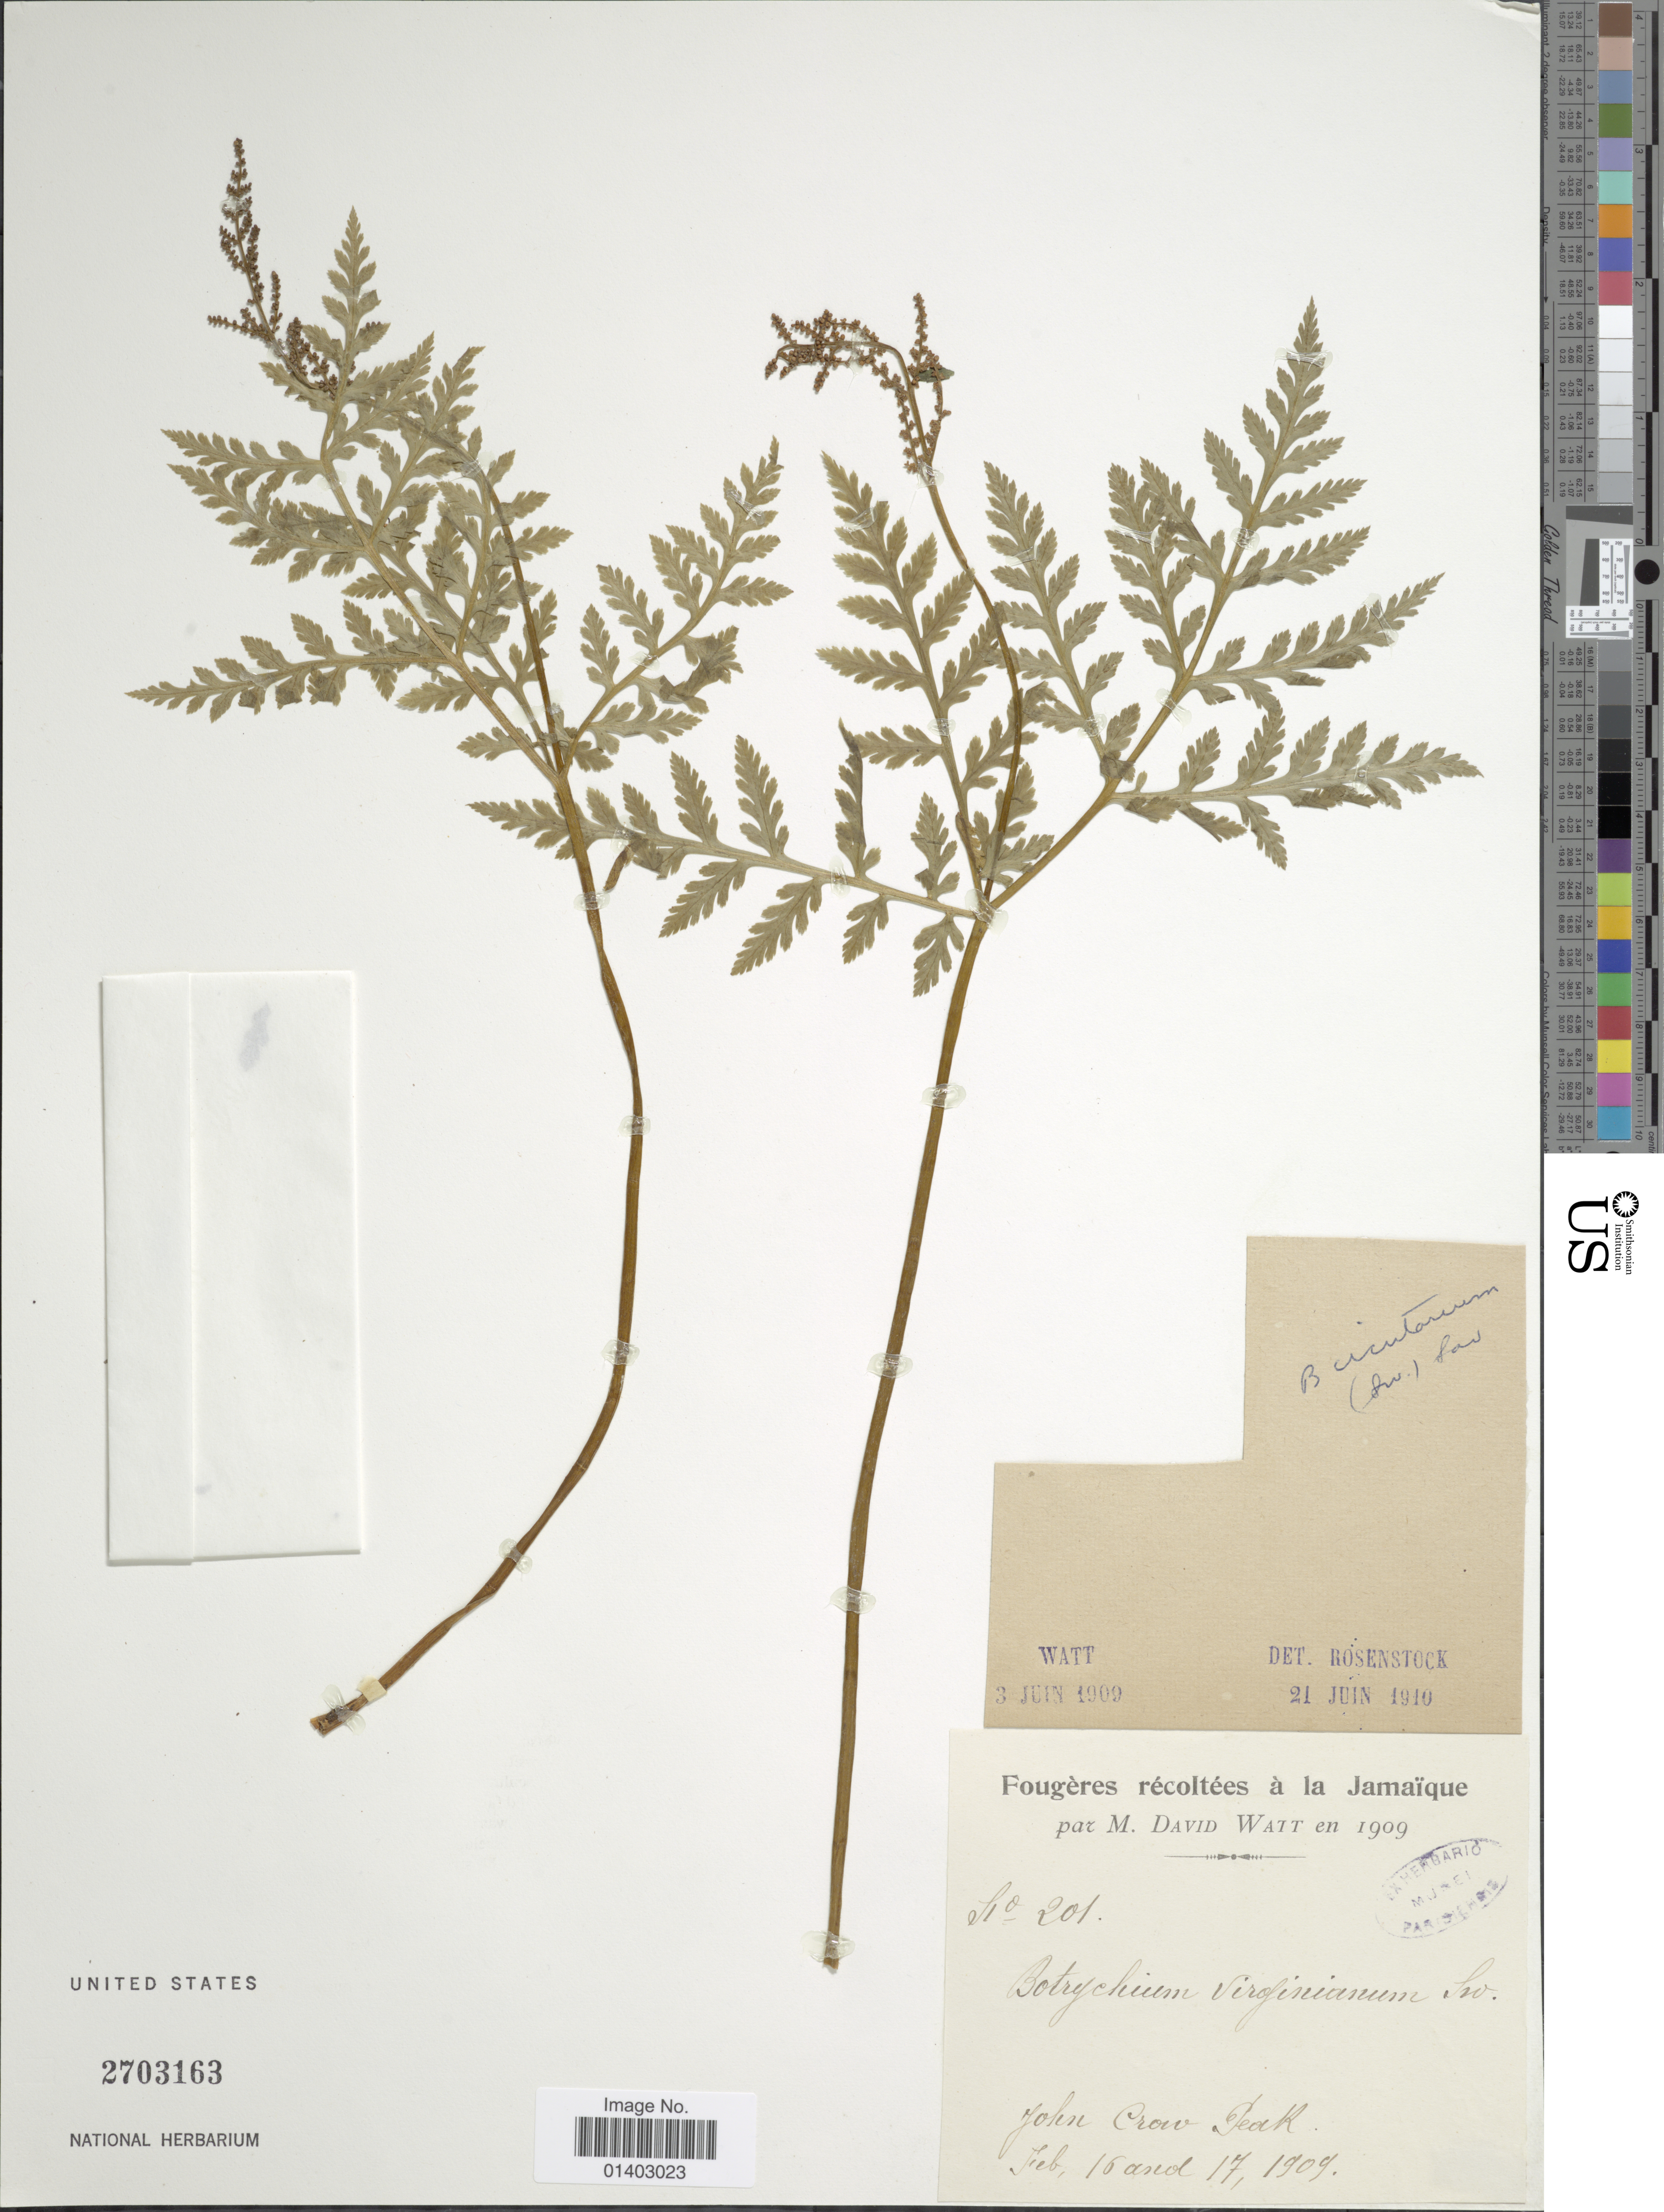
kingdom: Plantae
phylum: Tracheophyta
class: Polypodiopsida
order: Ophioglossales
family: Ophioglossaceae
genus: Botrychium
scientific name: Botrychium virginianum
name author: (L.) Sw.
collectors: M. Watt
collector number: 201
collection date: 1909-02-16/1909-02-17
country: Jamaica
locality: John Crow Peak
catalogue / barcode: US 2703163